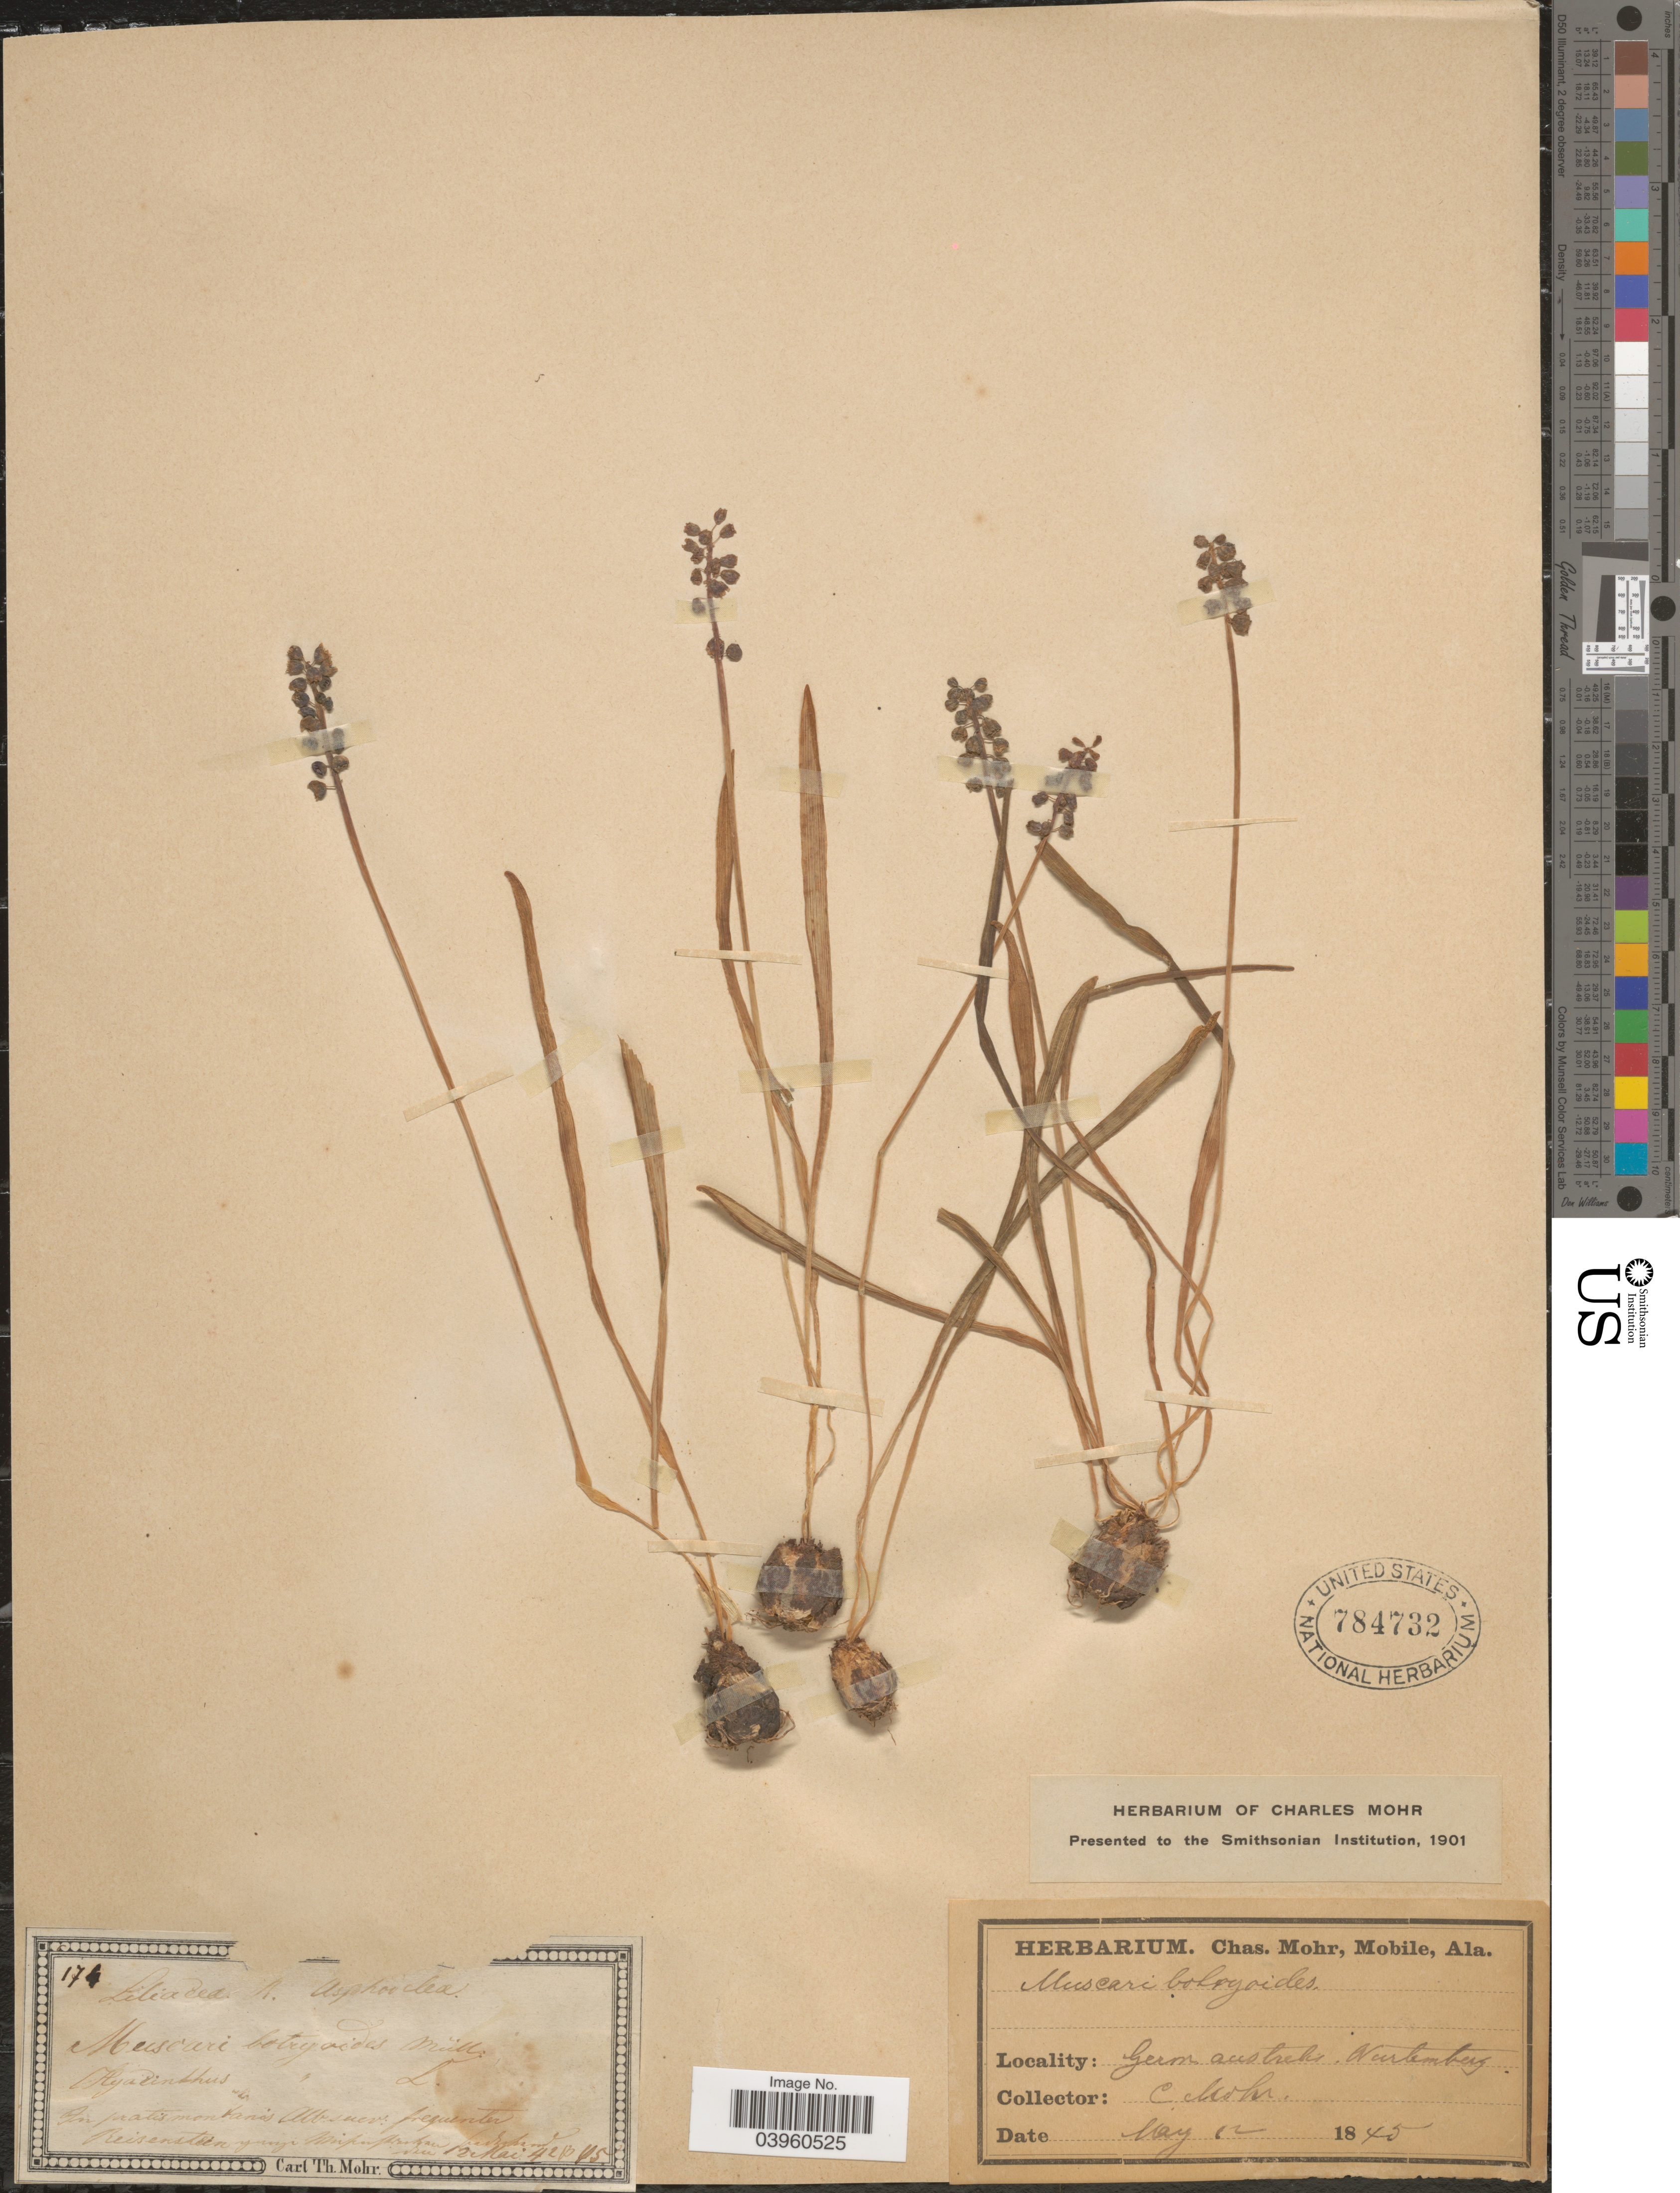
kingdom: Plantae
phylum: Tracheophyta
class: Liliopsida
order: Asparagales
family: Asparagaceae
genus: Muscari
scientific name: Muscari botryoides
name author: (L.) Mill.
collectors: Mohr, C. T. (herbarium)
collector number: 174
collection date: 1845-05-12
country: Germany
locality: Germ. australis. Wurtemberg. In pratis montanis Alb suev. frequenter Reibenstein [illegible text].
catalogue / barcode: US 784732